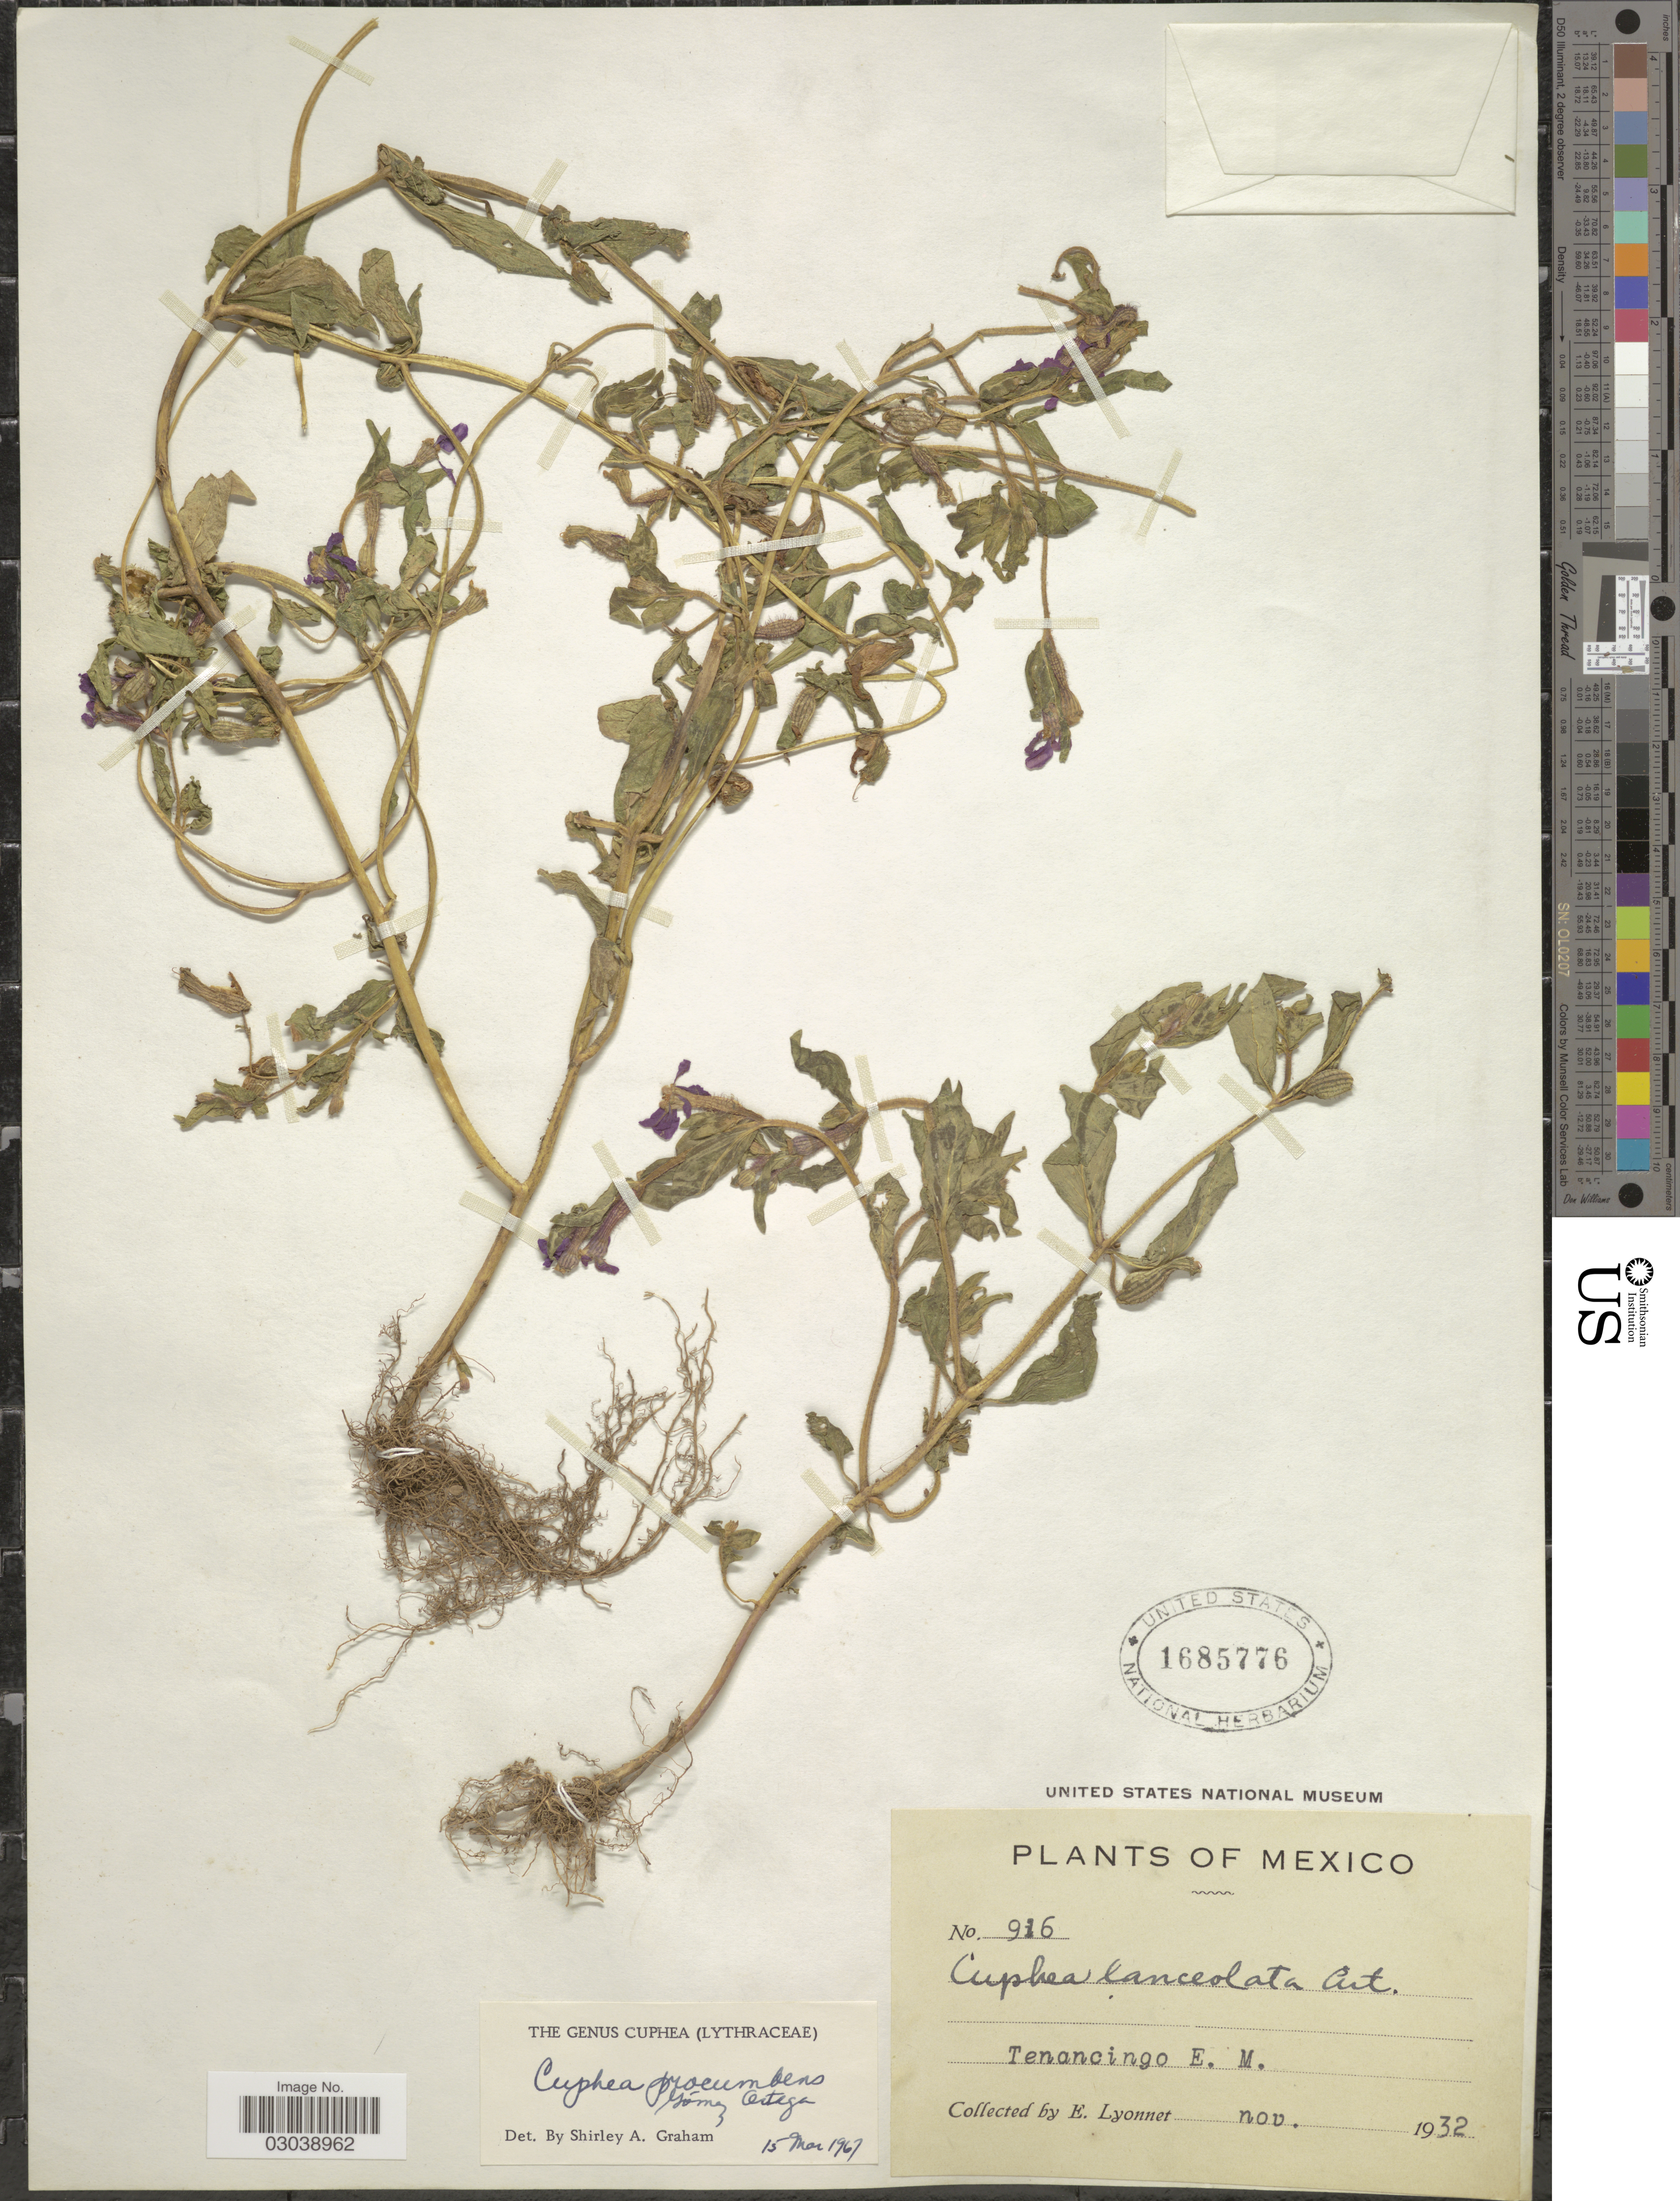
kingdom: Plantae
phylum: Tracheophyta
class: Magnoliopsida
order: Myrtales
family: Lythraceae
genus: Cuphea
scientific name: Cuphea procumbens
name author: L.D. Gómez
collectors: E. Lyonnet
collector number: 916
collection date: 1932-11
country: Mexico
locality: Tenancingo, E.M.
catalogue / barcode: US 1685776